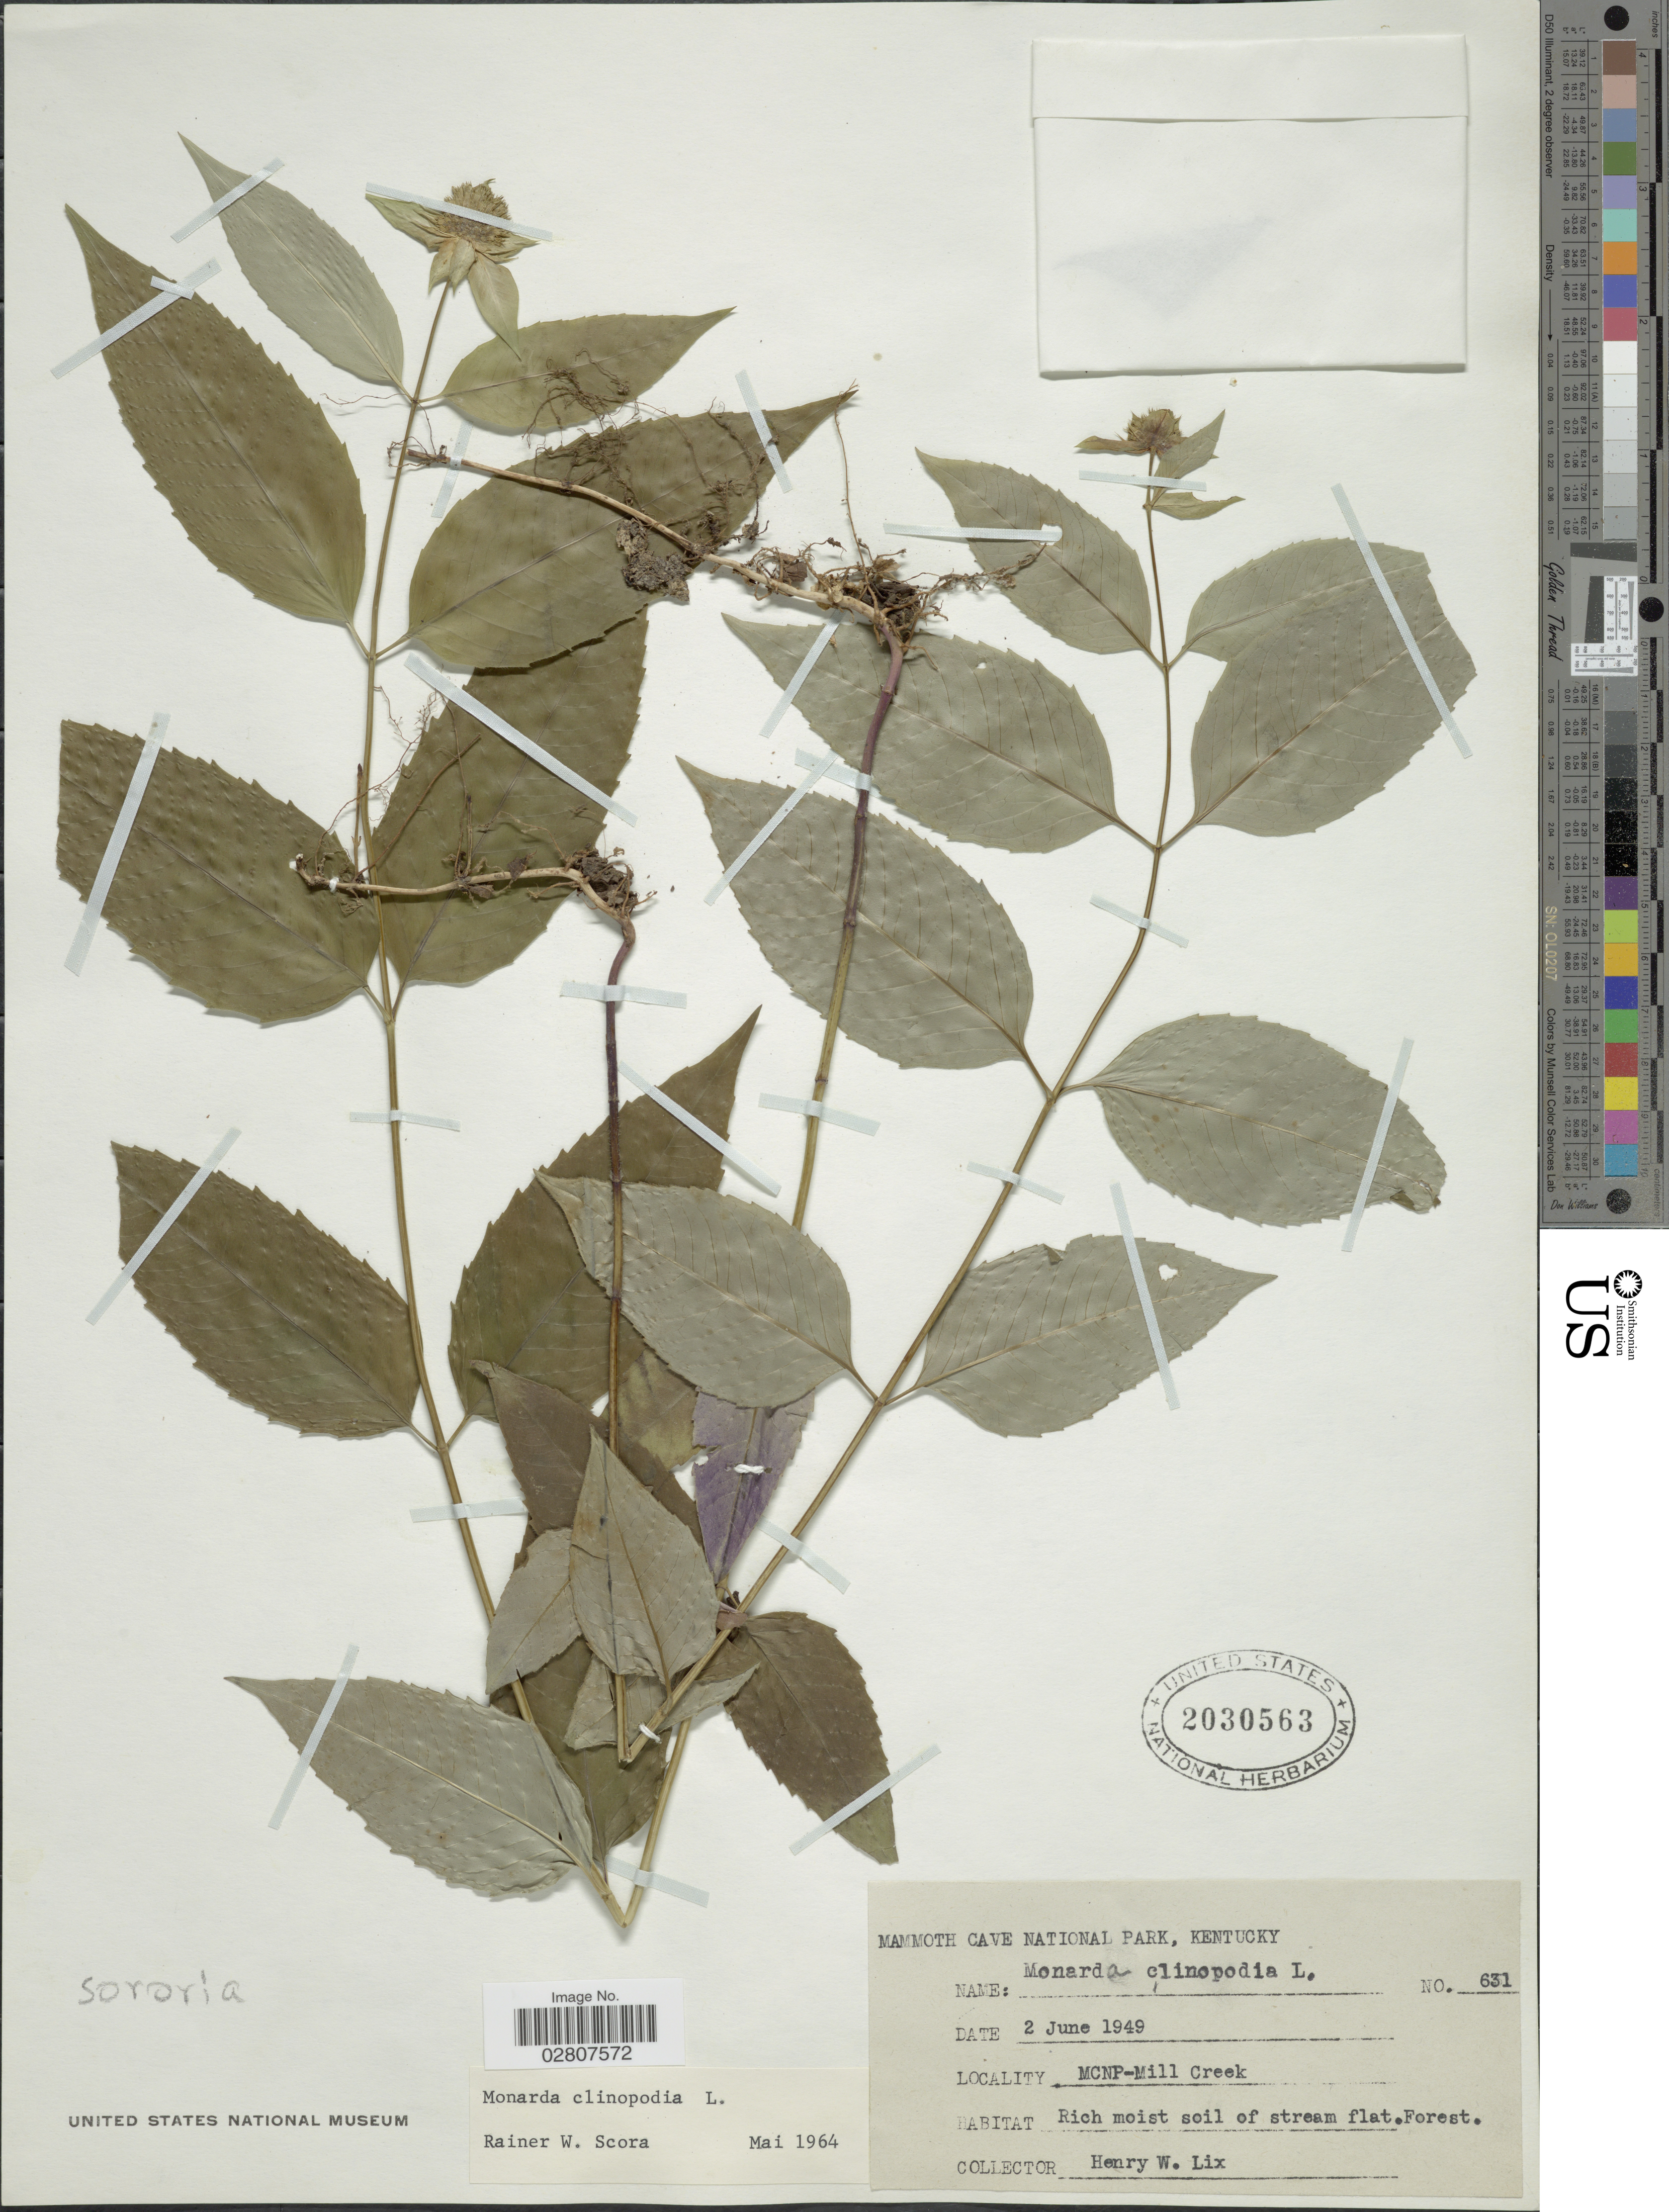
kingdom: Plantae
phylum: Tracheophyta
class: Magnoliopsida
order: Lamiales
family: Lamiaceae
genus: Monarda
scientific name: Monarda clinopodia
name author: L.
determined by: Scora, R. W.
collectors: H. W. Lix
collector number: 631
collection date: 1949-06-02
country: United States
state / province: Kentucky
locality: Mammoth Cave National Park. MCNP-Mill Creek.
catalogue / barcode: US 2030563